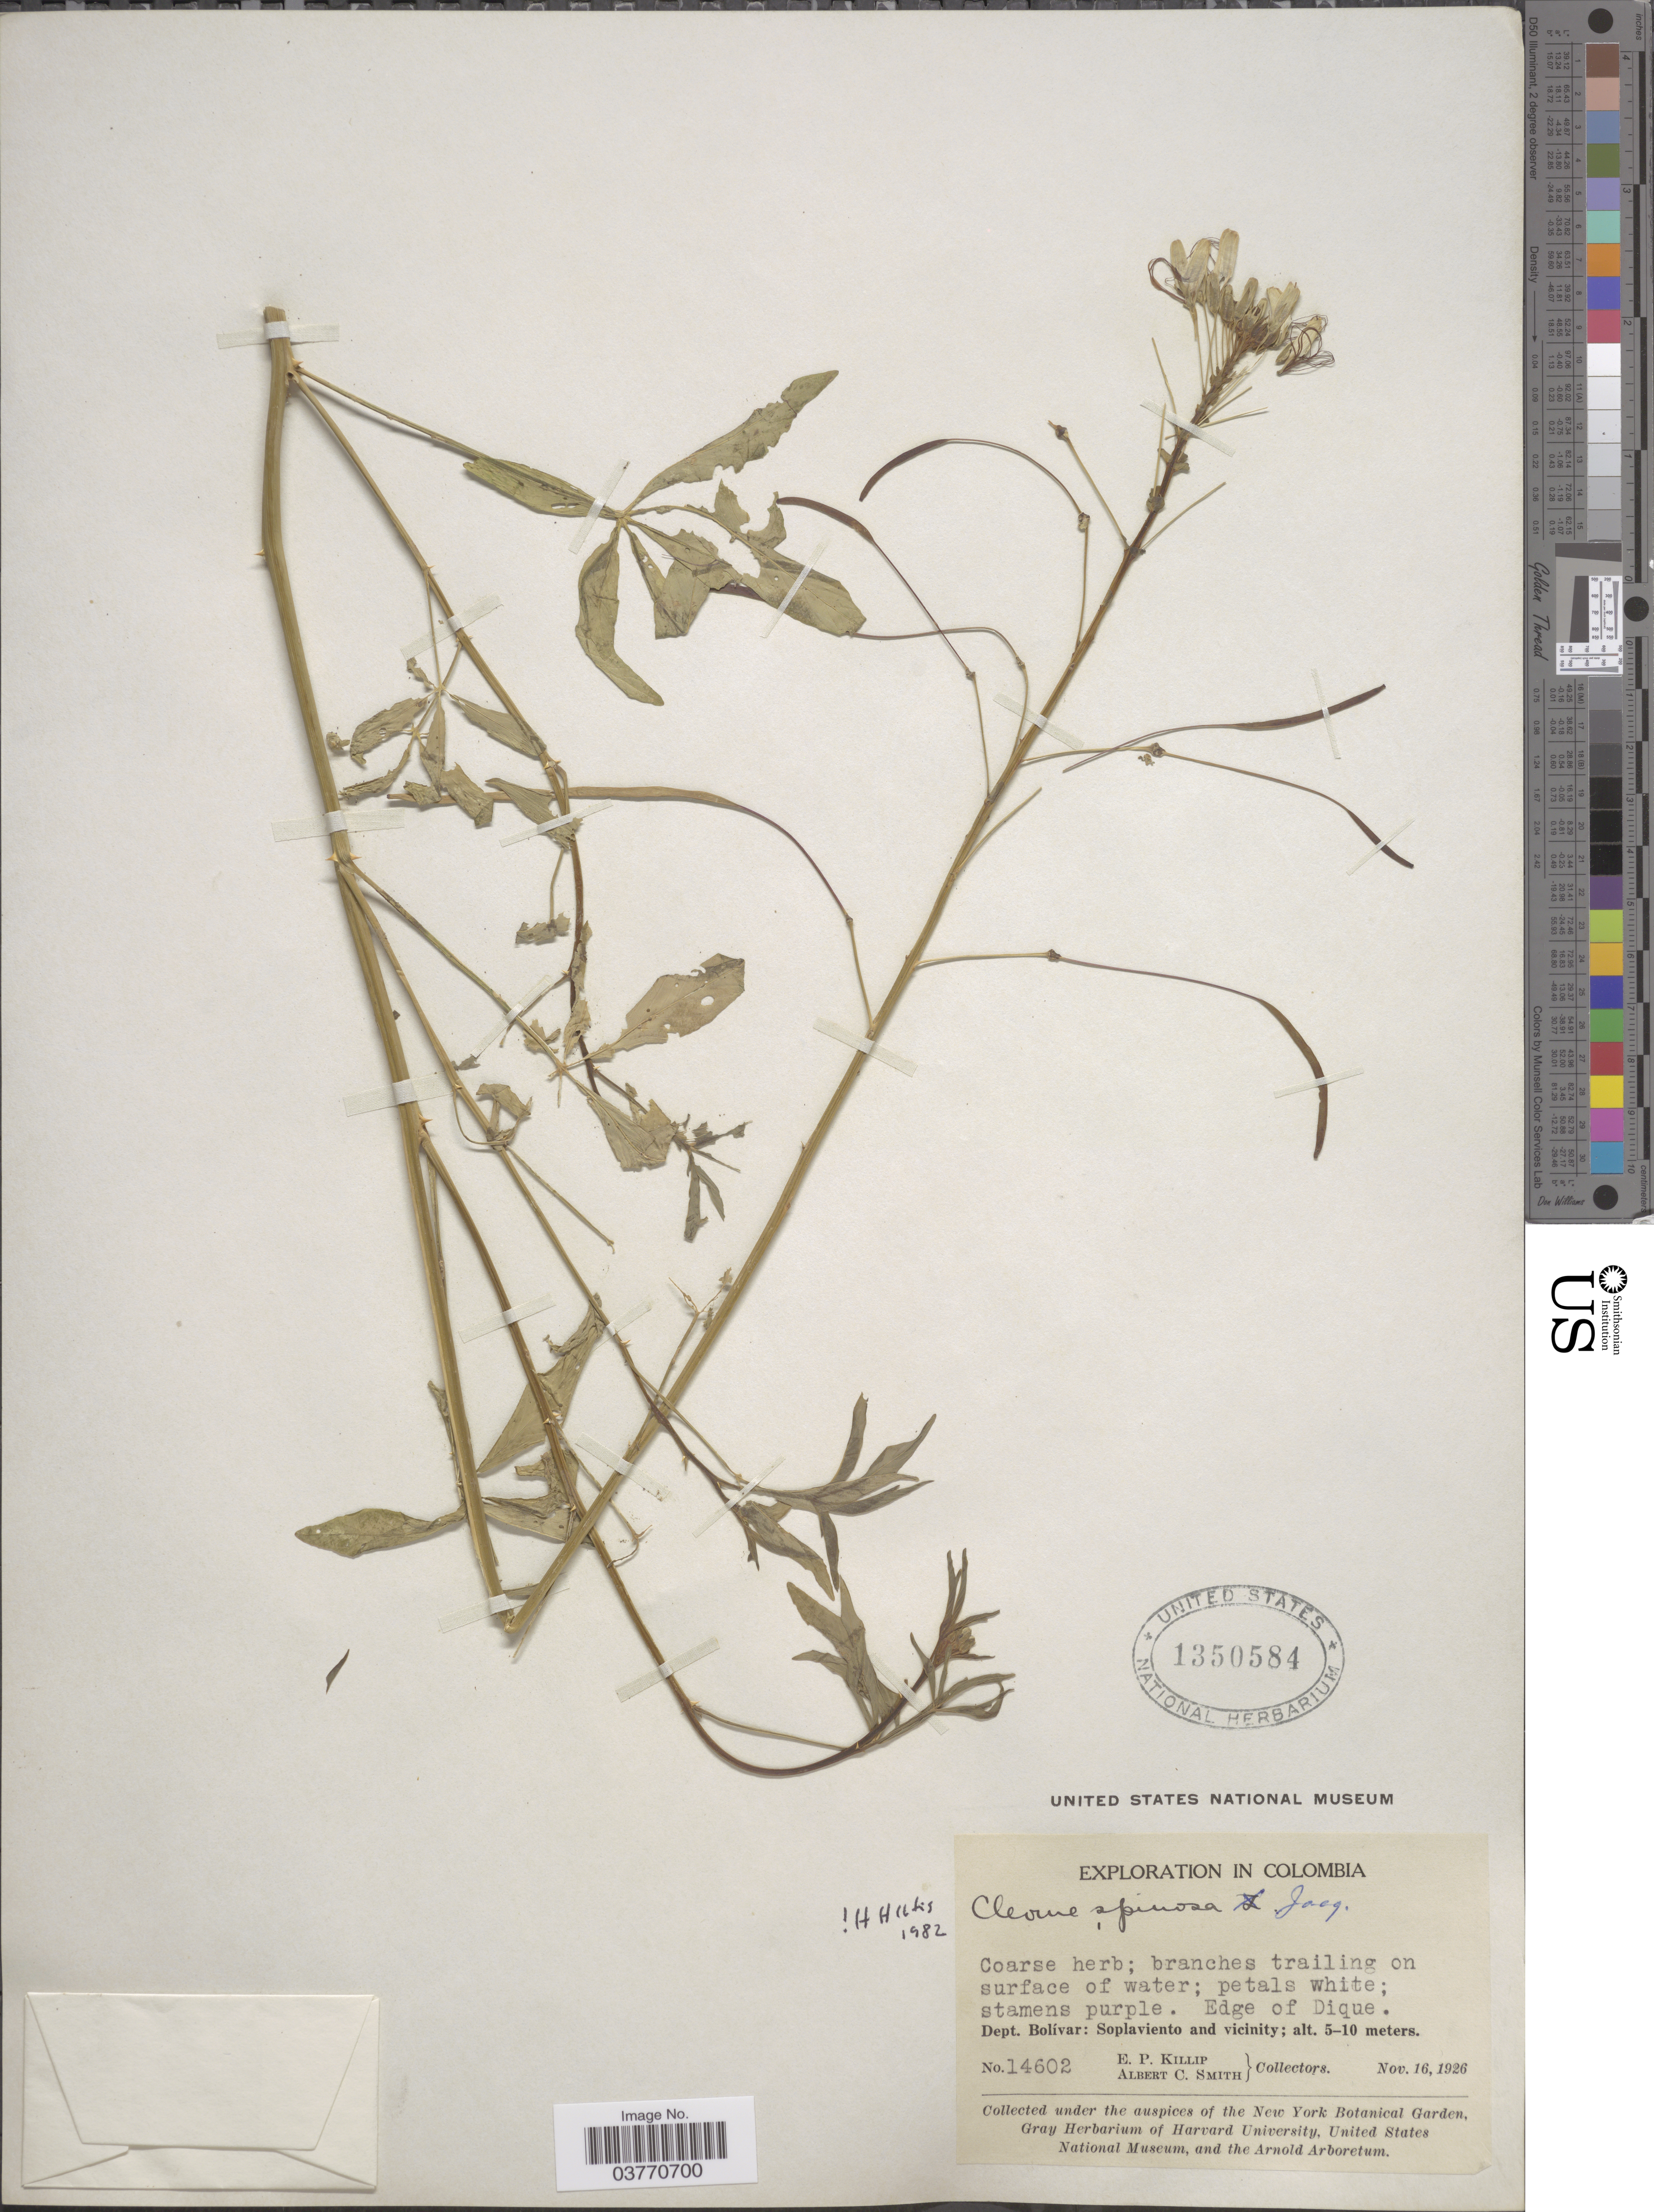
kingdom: Plantae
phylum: Tracheophyta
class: Magnoliopsida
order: Brassicales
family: Cleomaceae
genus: Tarenaya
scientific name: Tarenaya spinosa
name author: (Jacq.) Raf.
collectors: E. P. Killip & A. C. Smith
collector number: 14602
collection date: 1926-11-16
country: Colombia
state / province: Bolívar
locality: Dept. Bolívar: Soplaviento and vicinity.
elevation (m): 5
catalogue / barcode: US 1350584